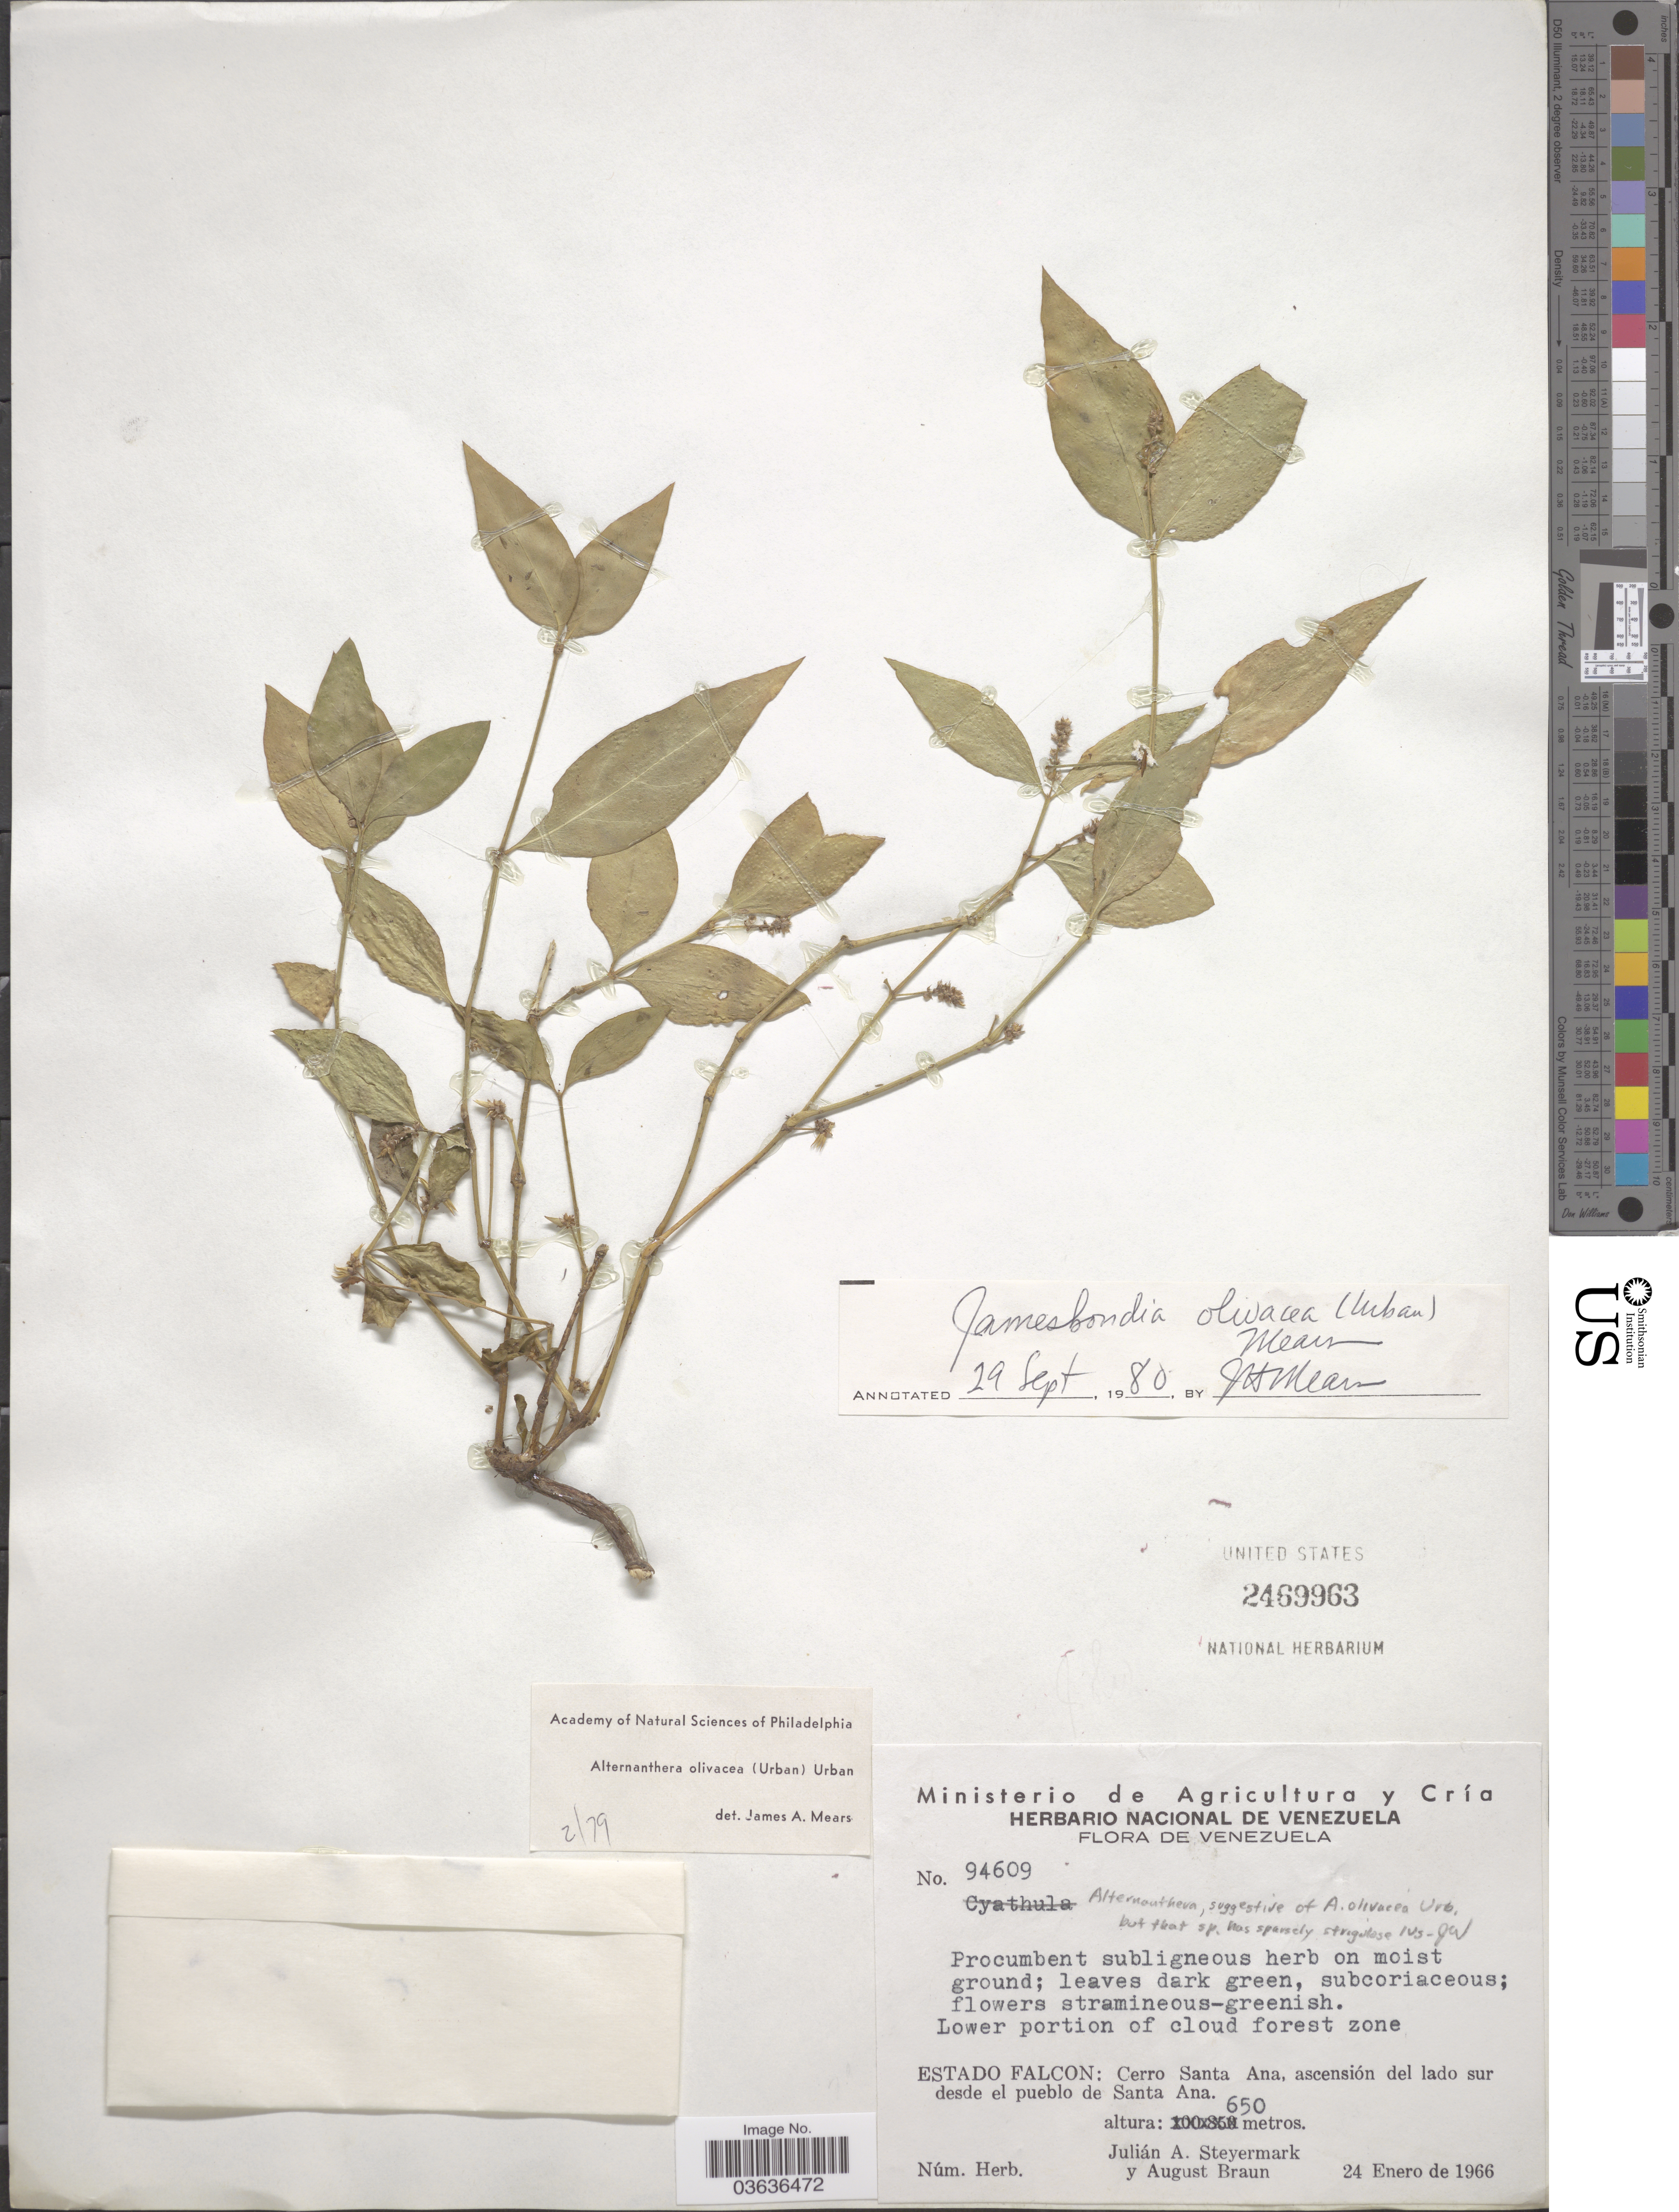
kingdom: Plantae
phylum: Tracheophyta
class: Magnoliopsida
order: Caryophyllales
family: Amaranthaceae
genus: Alternanthera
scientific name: Alternanthera olivacea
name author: (Urb.) Urb.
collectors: J. Steyermark & A. Braun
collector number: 94609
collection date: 1966-01-24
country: Venezuela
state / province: Falcón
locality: Cerro Santa Ana, ascensión del lado sur desde el pueblo de Santa Ana.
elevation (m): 650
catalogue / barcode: US 2469963